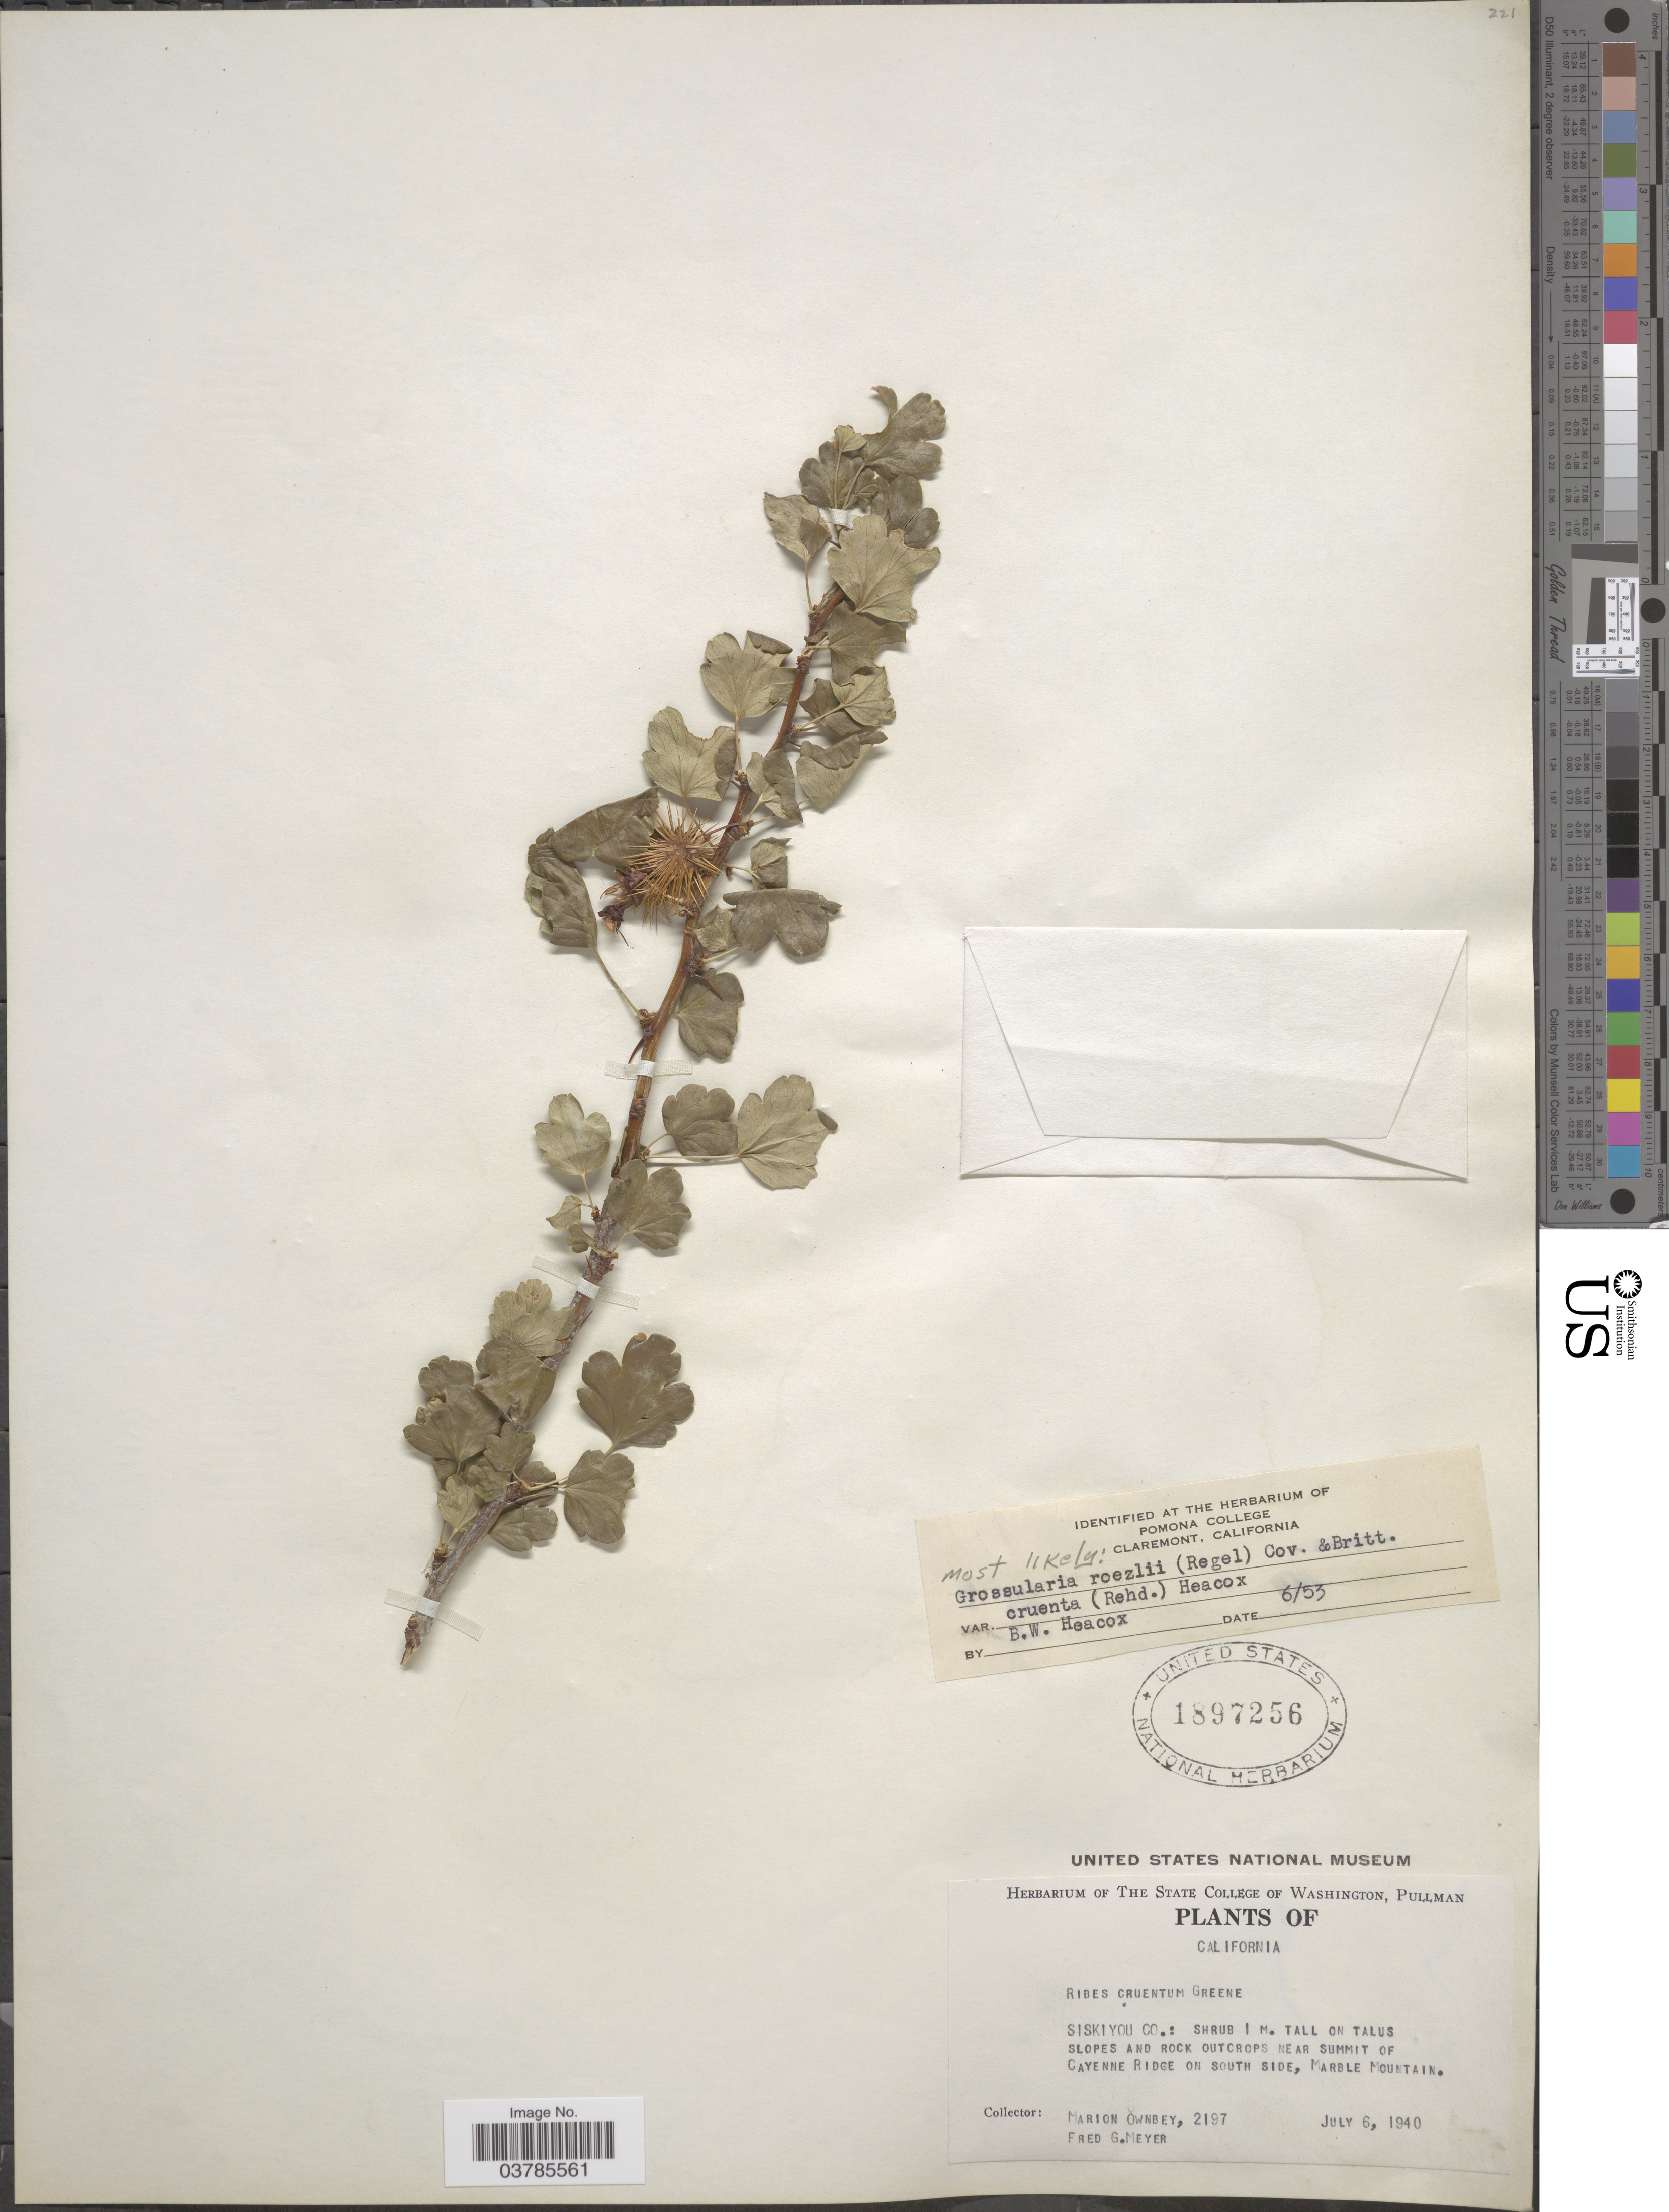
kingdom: Plantae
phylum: Tracheophyta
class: Magnoliopsida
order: Saxifragales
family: Grossulariaceae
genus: Ribes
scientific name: Ribes roezlii var. cruentum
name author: (Greene) Rehder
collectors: M. Ownbey & F. G. Meyer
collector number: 2197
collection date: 1940-07-06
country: United States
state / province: California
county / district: Siskiyou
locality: Siskiyou Co.: near summit of Cayenne Ridge on south side, Marble Mountain.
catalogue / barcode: US 1897256